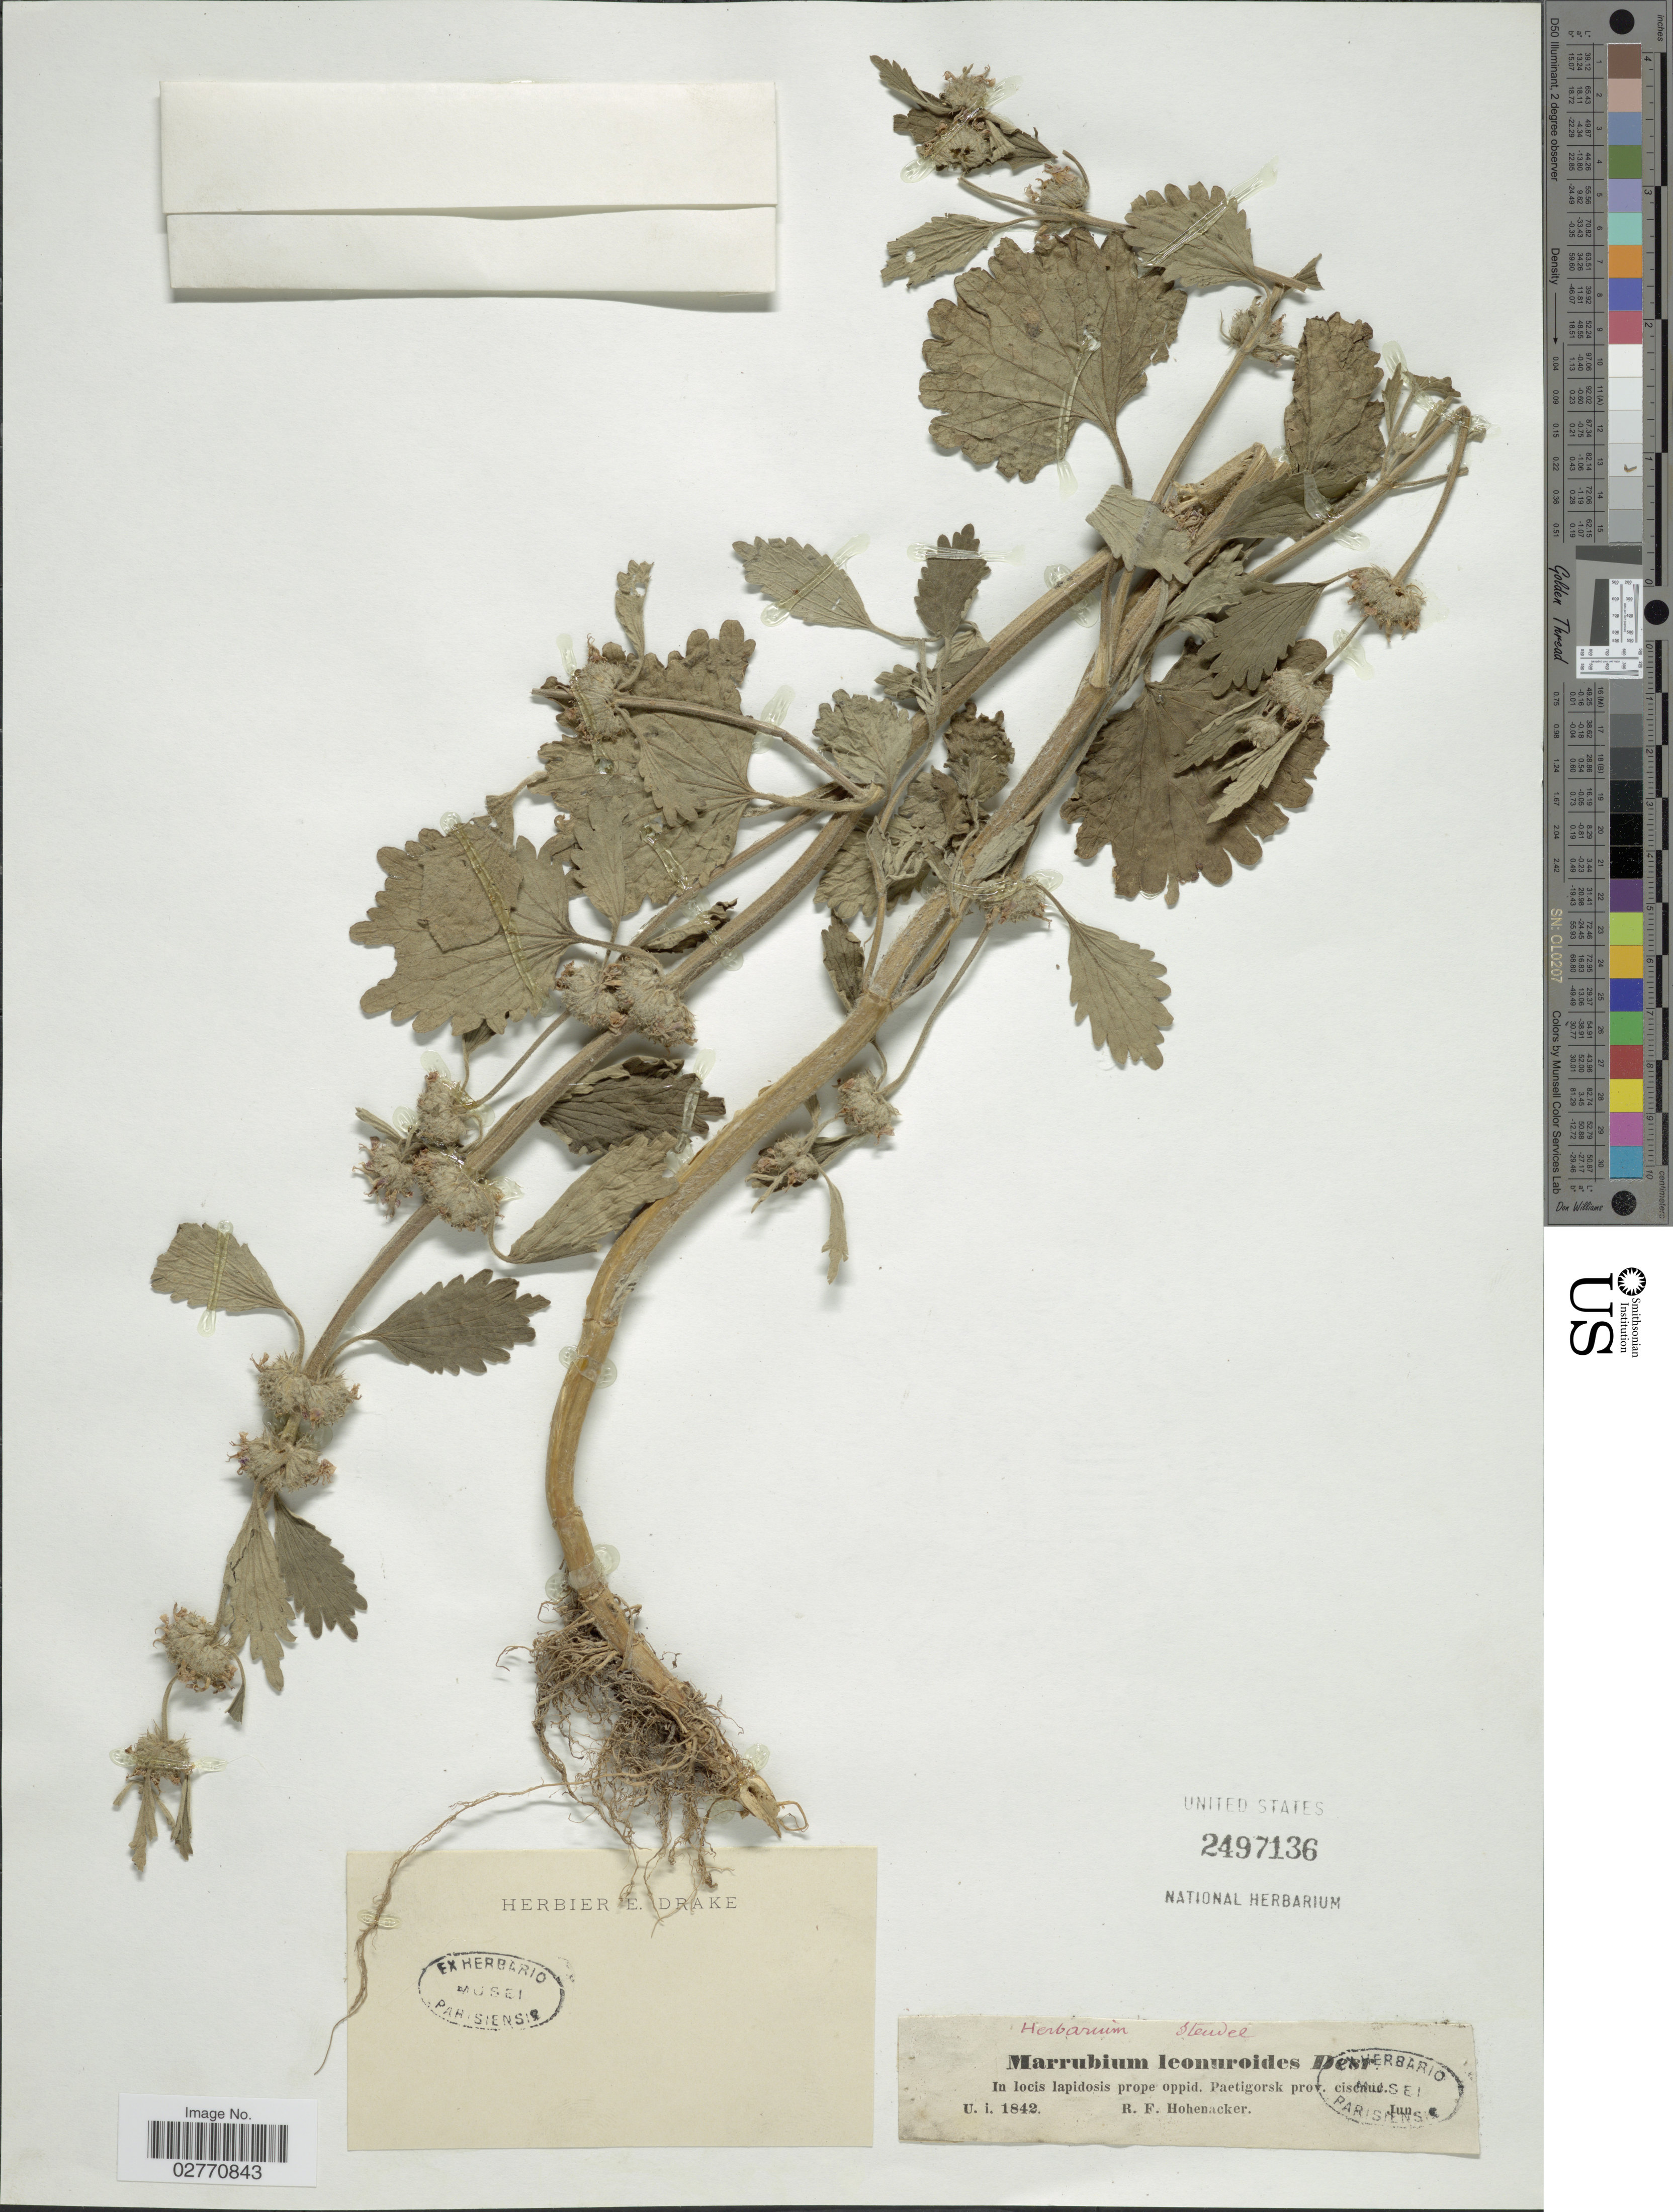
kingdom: Plantae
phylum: Tracheophyta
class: Magnoliopsida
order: Lamiales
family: Lamiaceae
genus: Marrubium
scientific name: Marrubium leonuroides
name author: Desr.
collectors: R. F. Hohenacker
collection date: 1842-06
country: Russian Federation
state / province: Stavropol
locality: In locis lapidosis prope oppid. Paetigorsk prov. ciscnuc.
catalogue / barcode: US 2497136